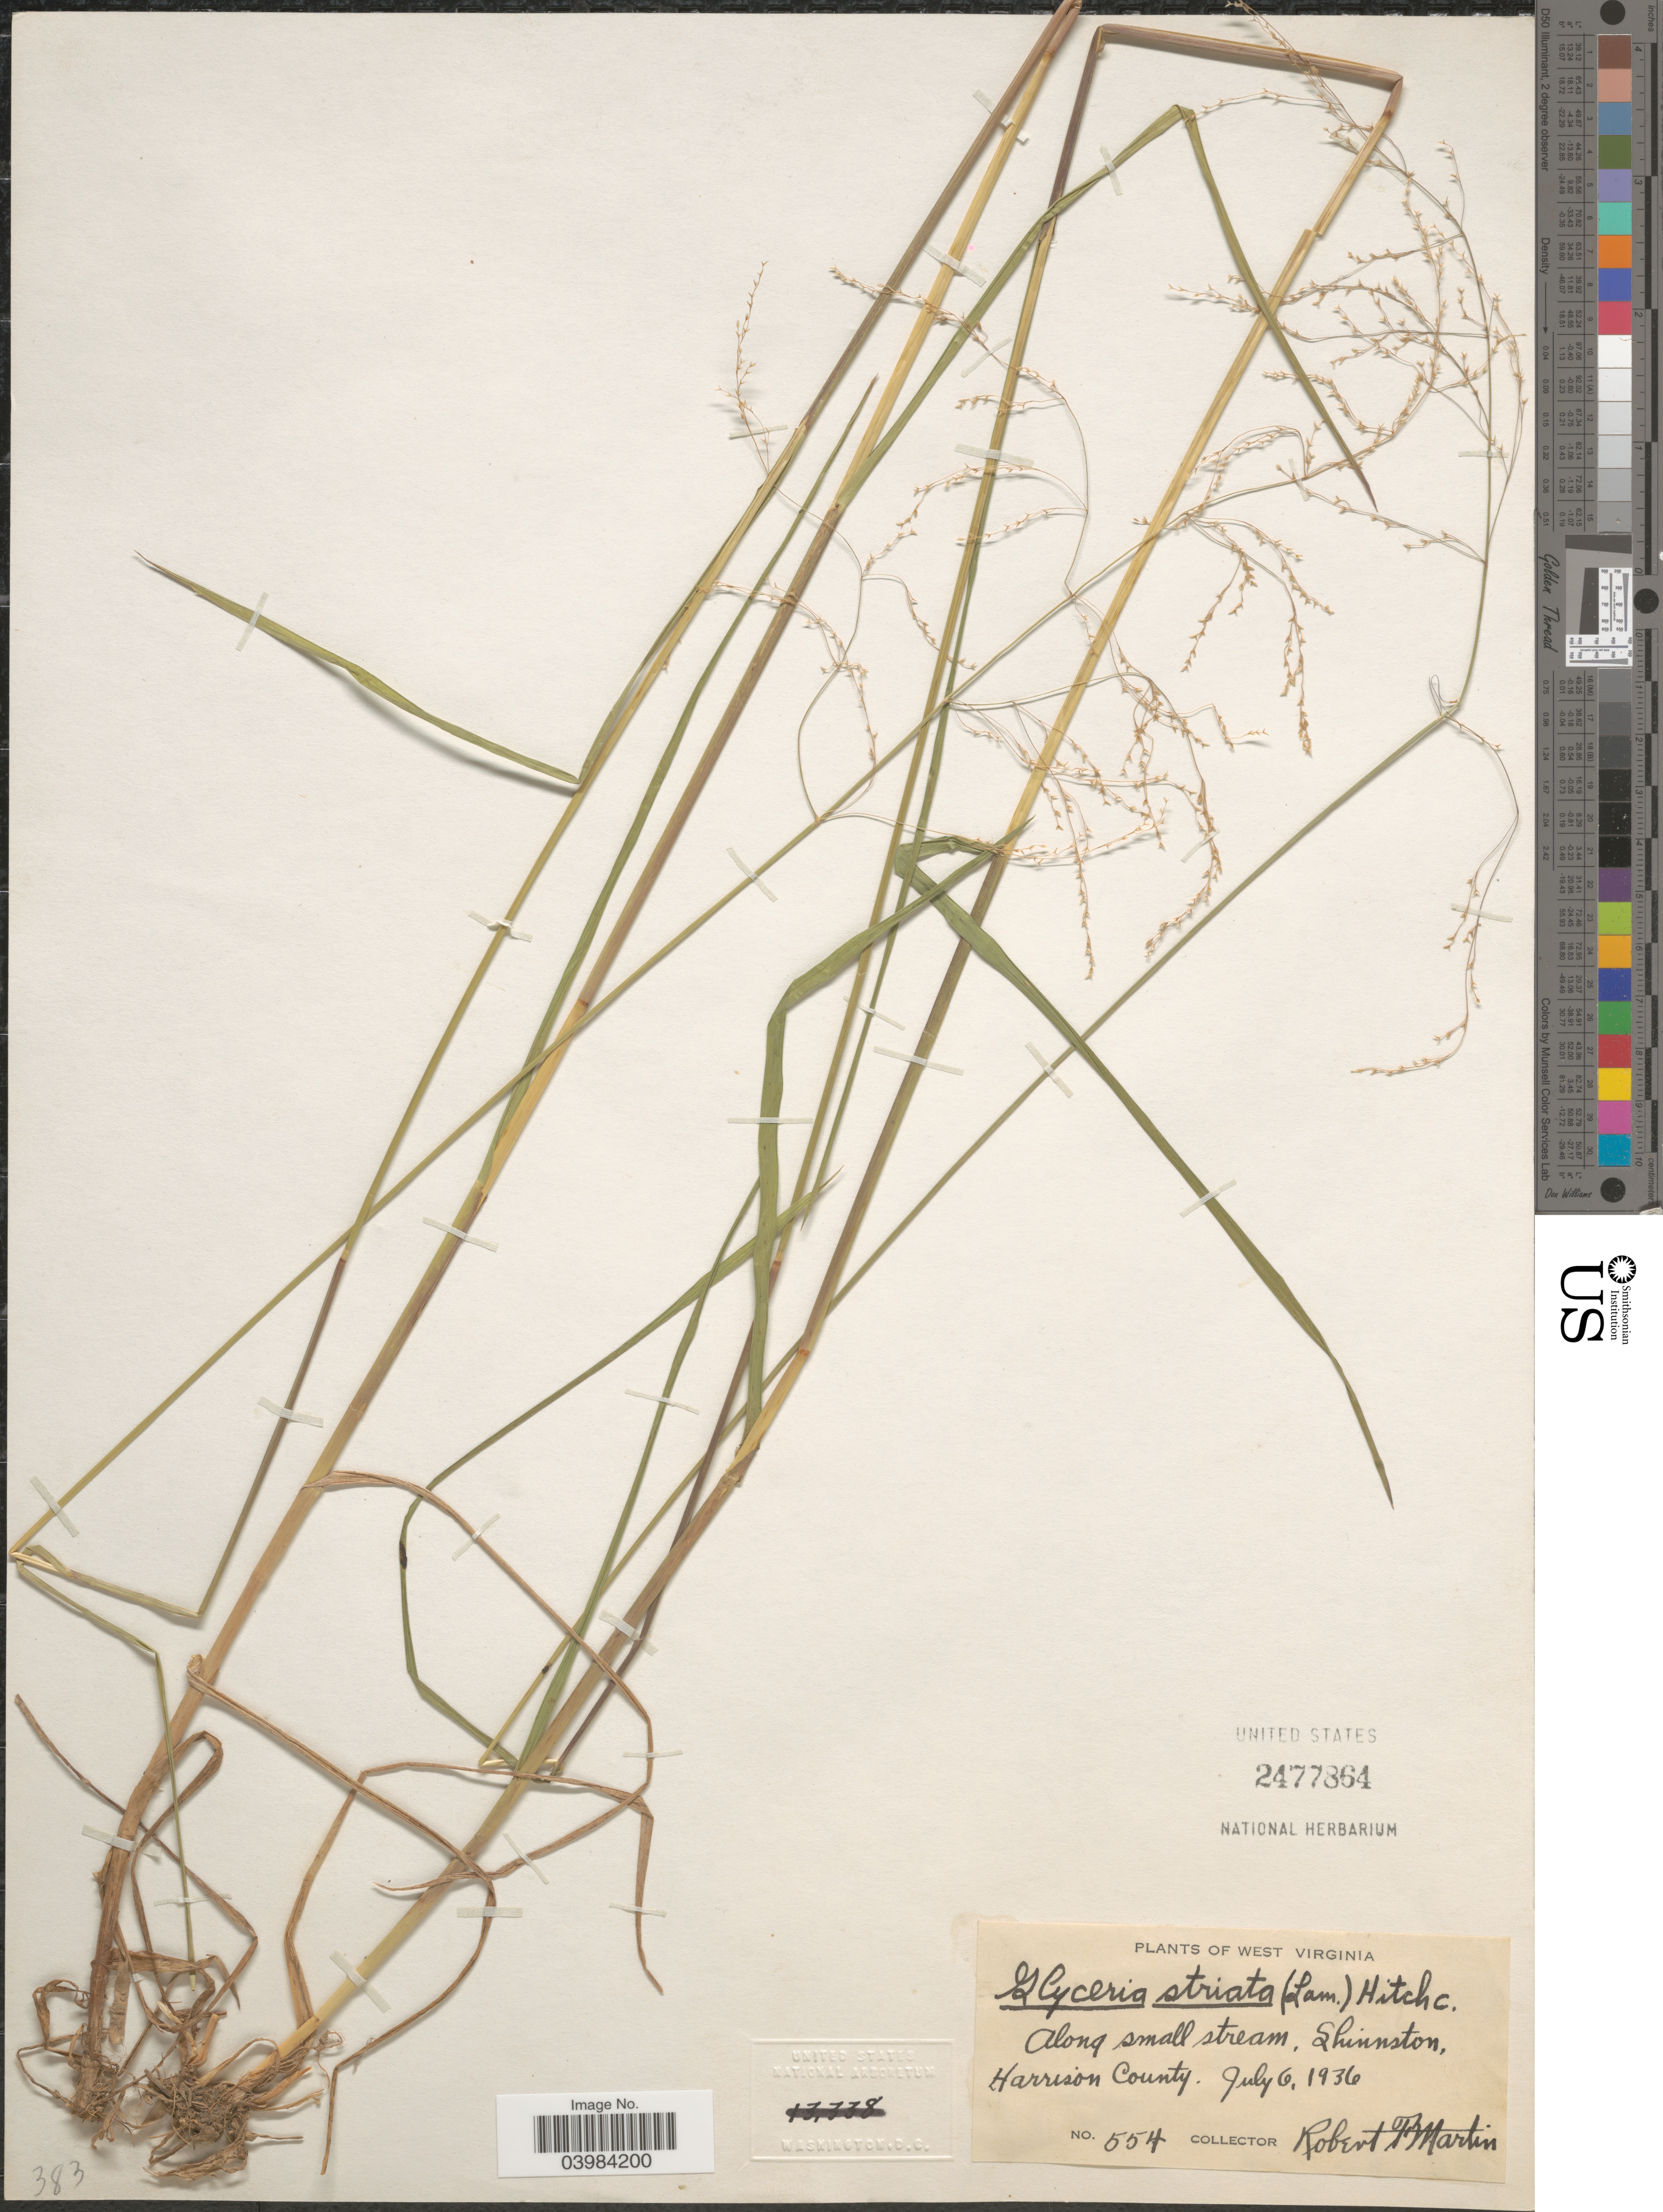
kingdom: Plantae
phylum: Tracheophyta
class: Liliopsida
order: Poales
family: Poaceae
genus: Glyceria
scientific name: Glyceria striata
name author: (Lam.) Hitchc.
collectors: R. F. Martin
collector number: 554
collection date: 1936-07-06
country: United States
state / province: West Virginia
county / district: Harrison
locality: Along small stream, Shinnston,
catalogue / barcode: US 2477864